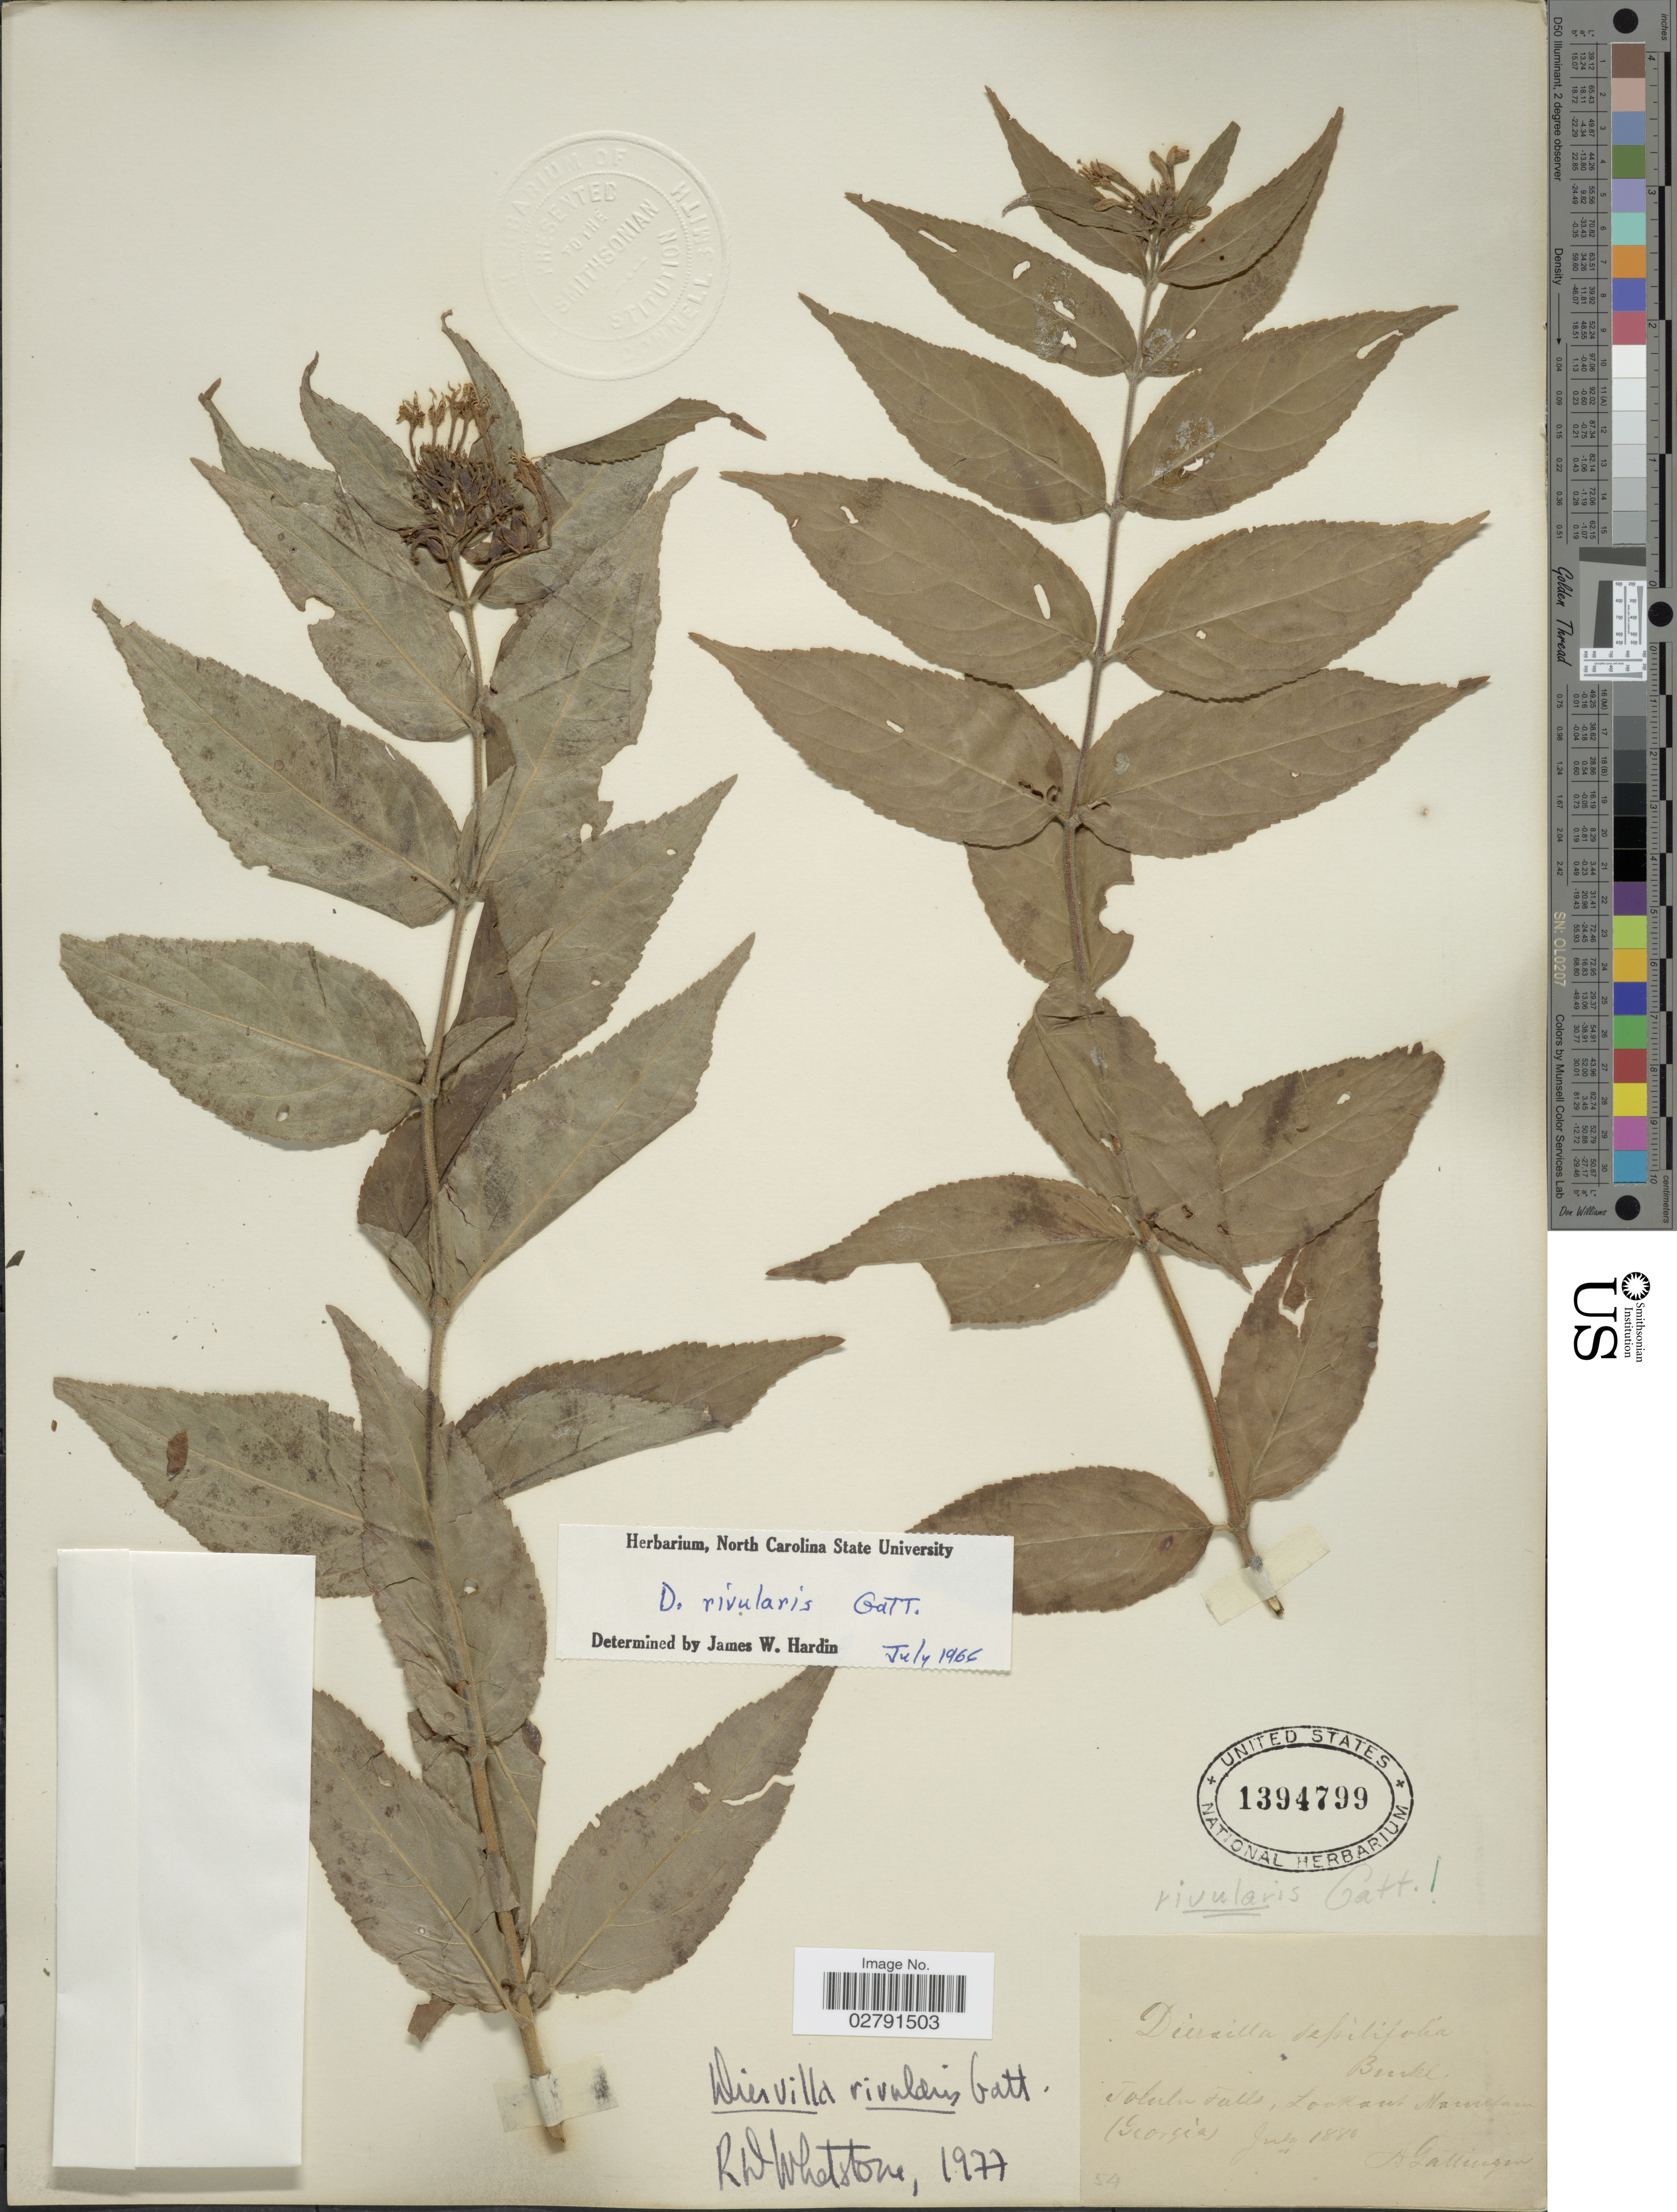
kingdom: Plantae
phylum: Tracheophyta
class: Magnoliopsida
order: Dipsacales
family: Caprifoliaceae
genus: Diervilla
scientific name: Diervilla rivularis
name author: Gatt.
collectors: A. Gattinger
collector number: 54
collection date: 1880-07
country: United States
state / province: Georgia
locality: Tolulu Falls, Lookout Mountain.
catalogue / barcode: US 1394799